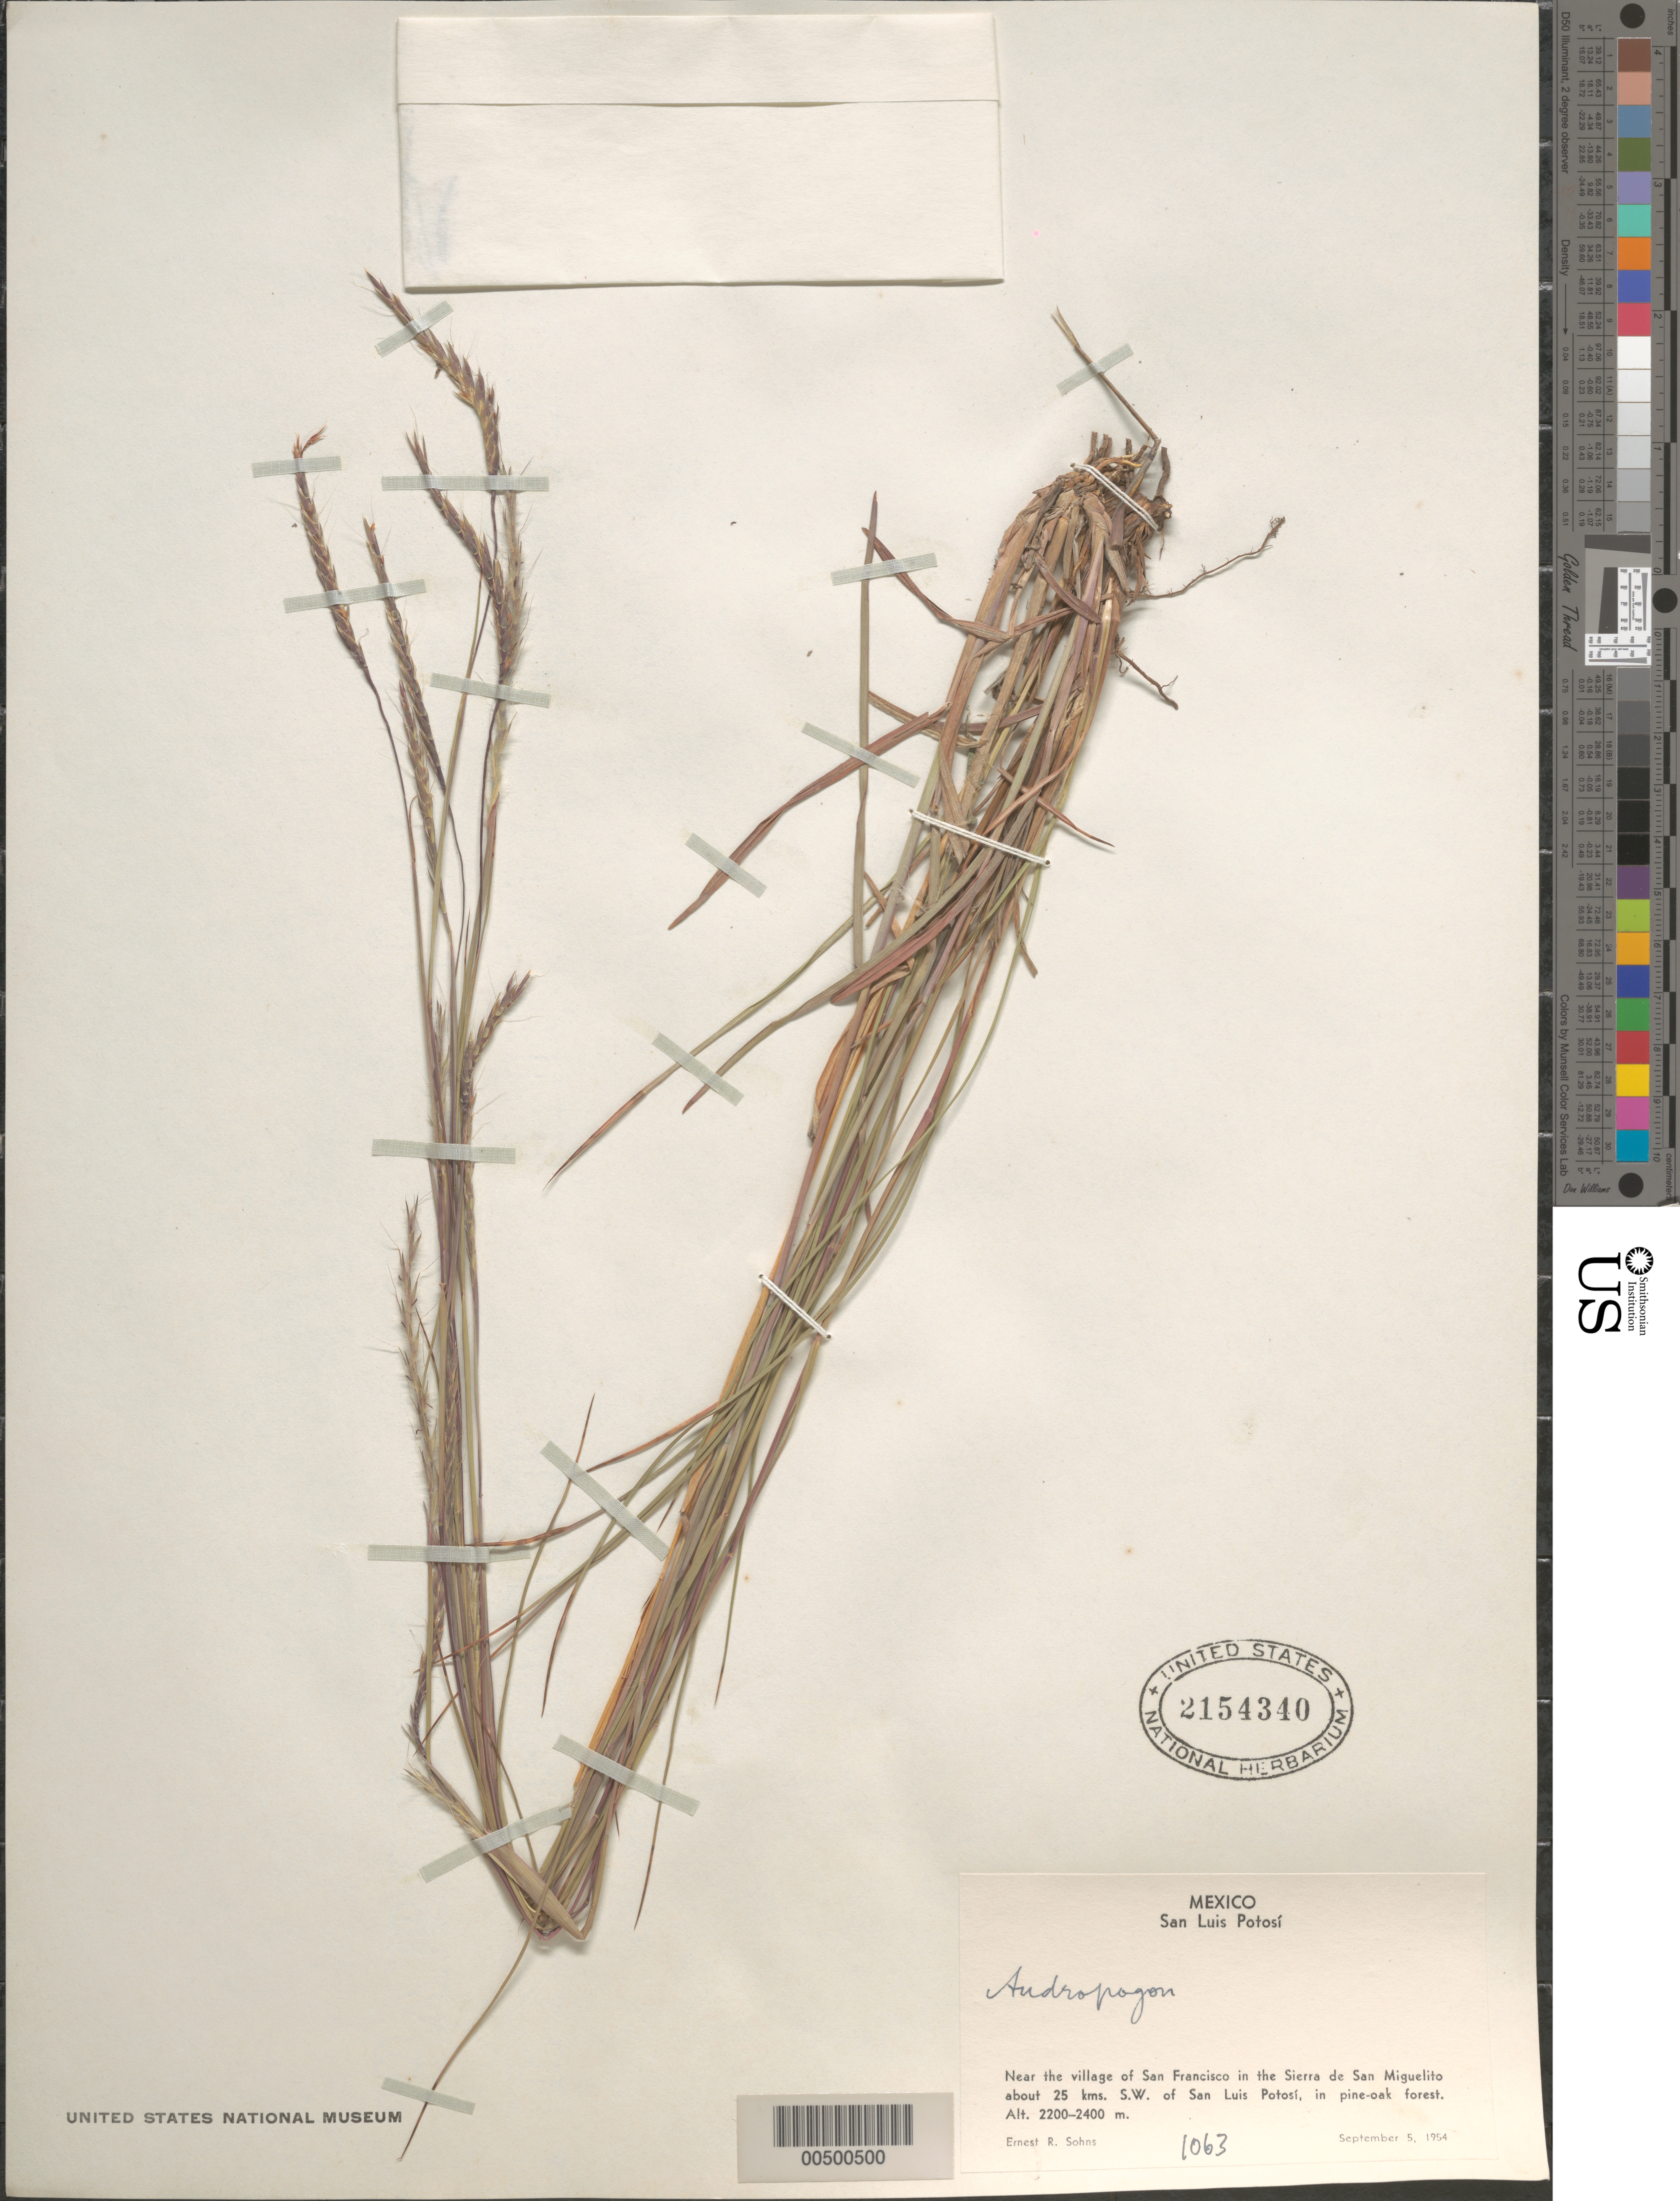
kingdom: Plantae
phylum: Tracheophyta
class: Liliopsida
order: Poales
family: Poaceae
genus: Schizachyrium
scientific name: Schizachyrium sp.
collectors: E. R. Sohns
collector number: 1063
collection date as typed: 5 Sep 1954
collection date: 1954-09-05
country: Mexico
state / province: San Luis Potosi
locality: Near the village of San Francisco in the Sierra de San Miguelito about 25 km SW of San Luis Potosí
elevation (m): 2200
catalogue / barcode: US 2154340